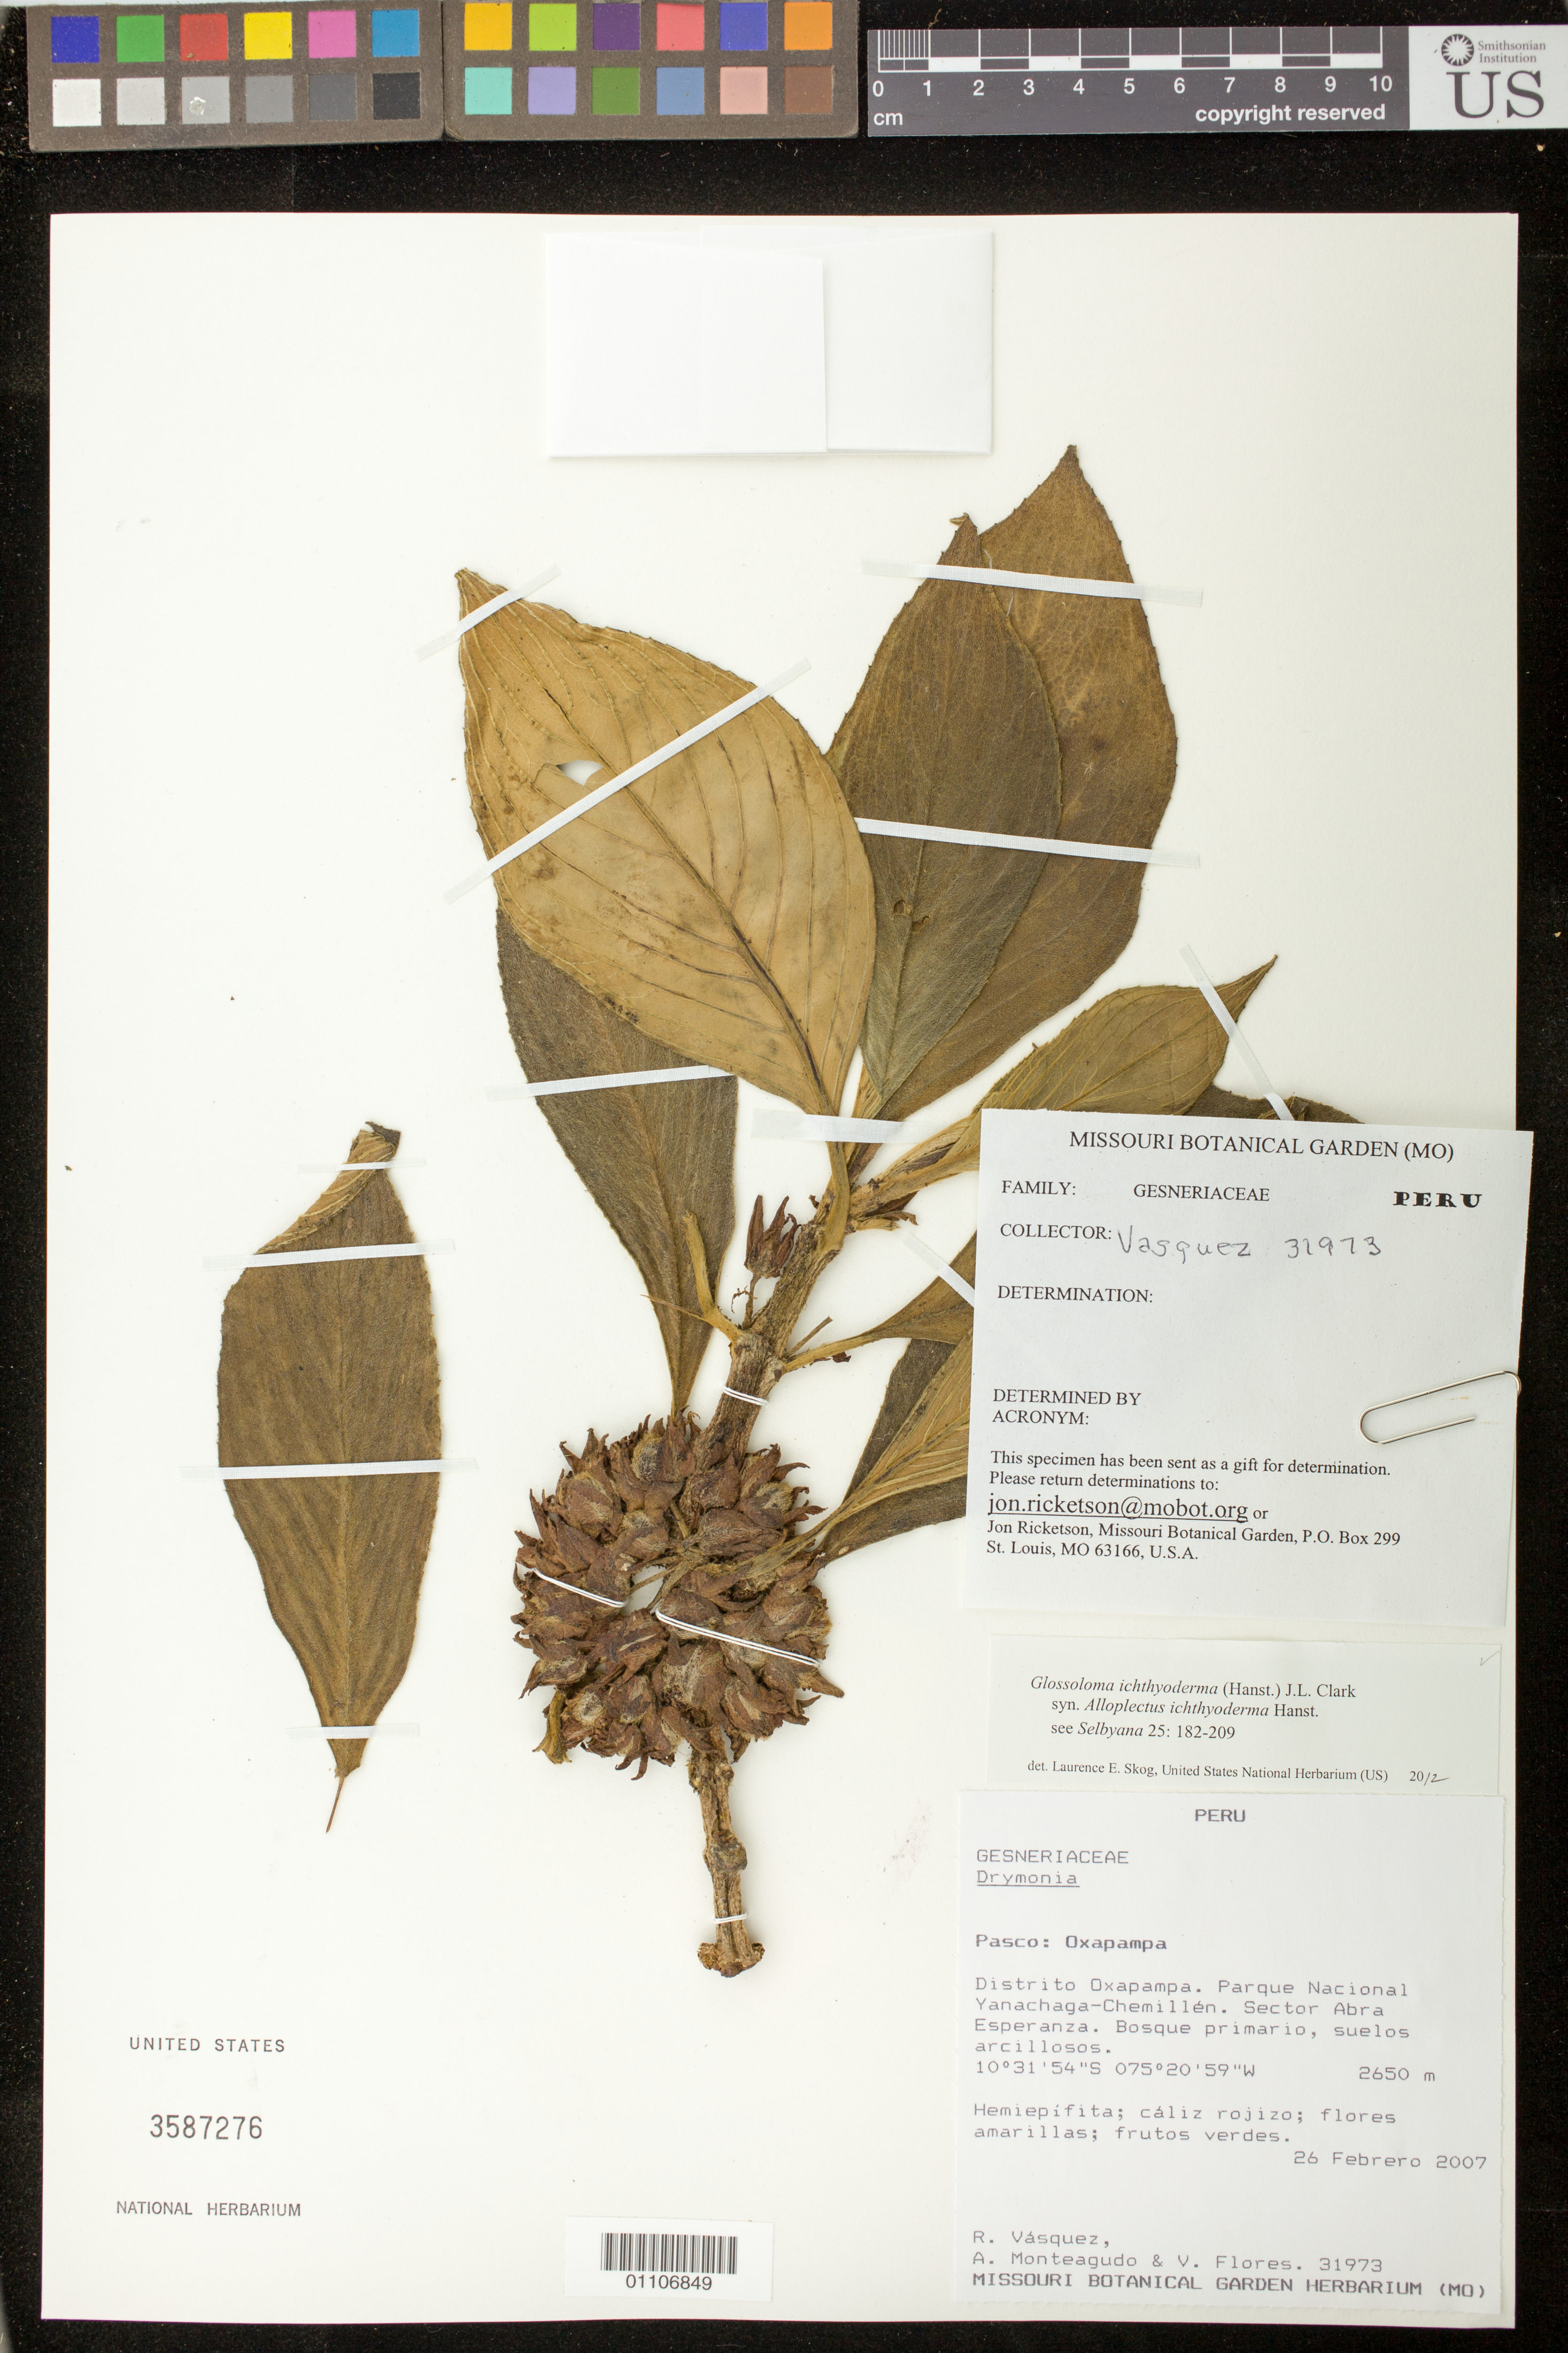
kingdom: Plantae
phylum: Tracheophyta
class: Magnoliopsida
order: Lamiales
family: Gesneriaceae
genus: Glossoloma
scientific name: Glossoloma ichthyoderma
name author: (Hanst.) J.L. Clark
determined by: Skog, Laurence E.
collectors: R. Vásquez M., A. Monteagudo & V. Flores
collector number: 31973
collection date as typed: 26 Feb 2007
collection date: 2007-02-26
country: Peru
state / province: Pasco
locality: Oxapampa: Distrito Oxapampa. Parque Nacional Yanachaga-Chemillen. Sector Abra Esperanza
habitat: Bosque primario, suelos arcillosos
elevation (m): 2650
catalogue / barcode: US 3587276